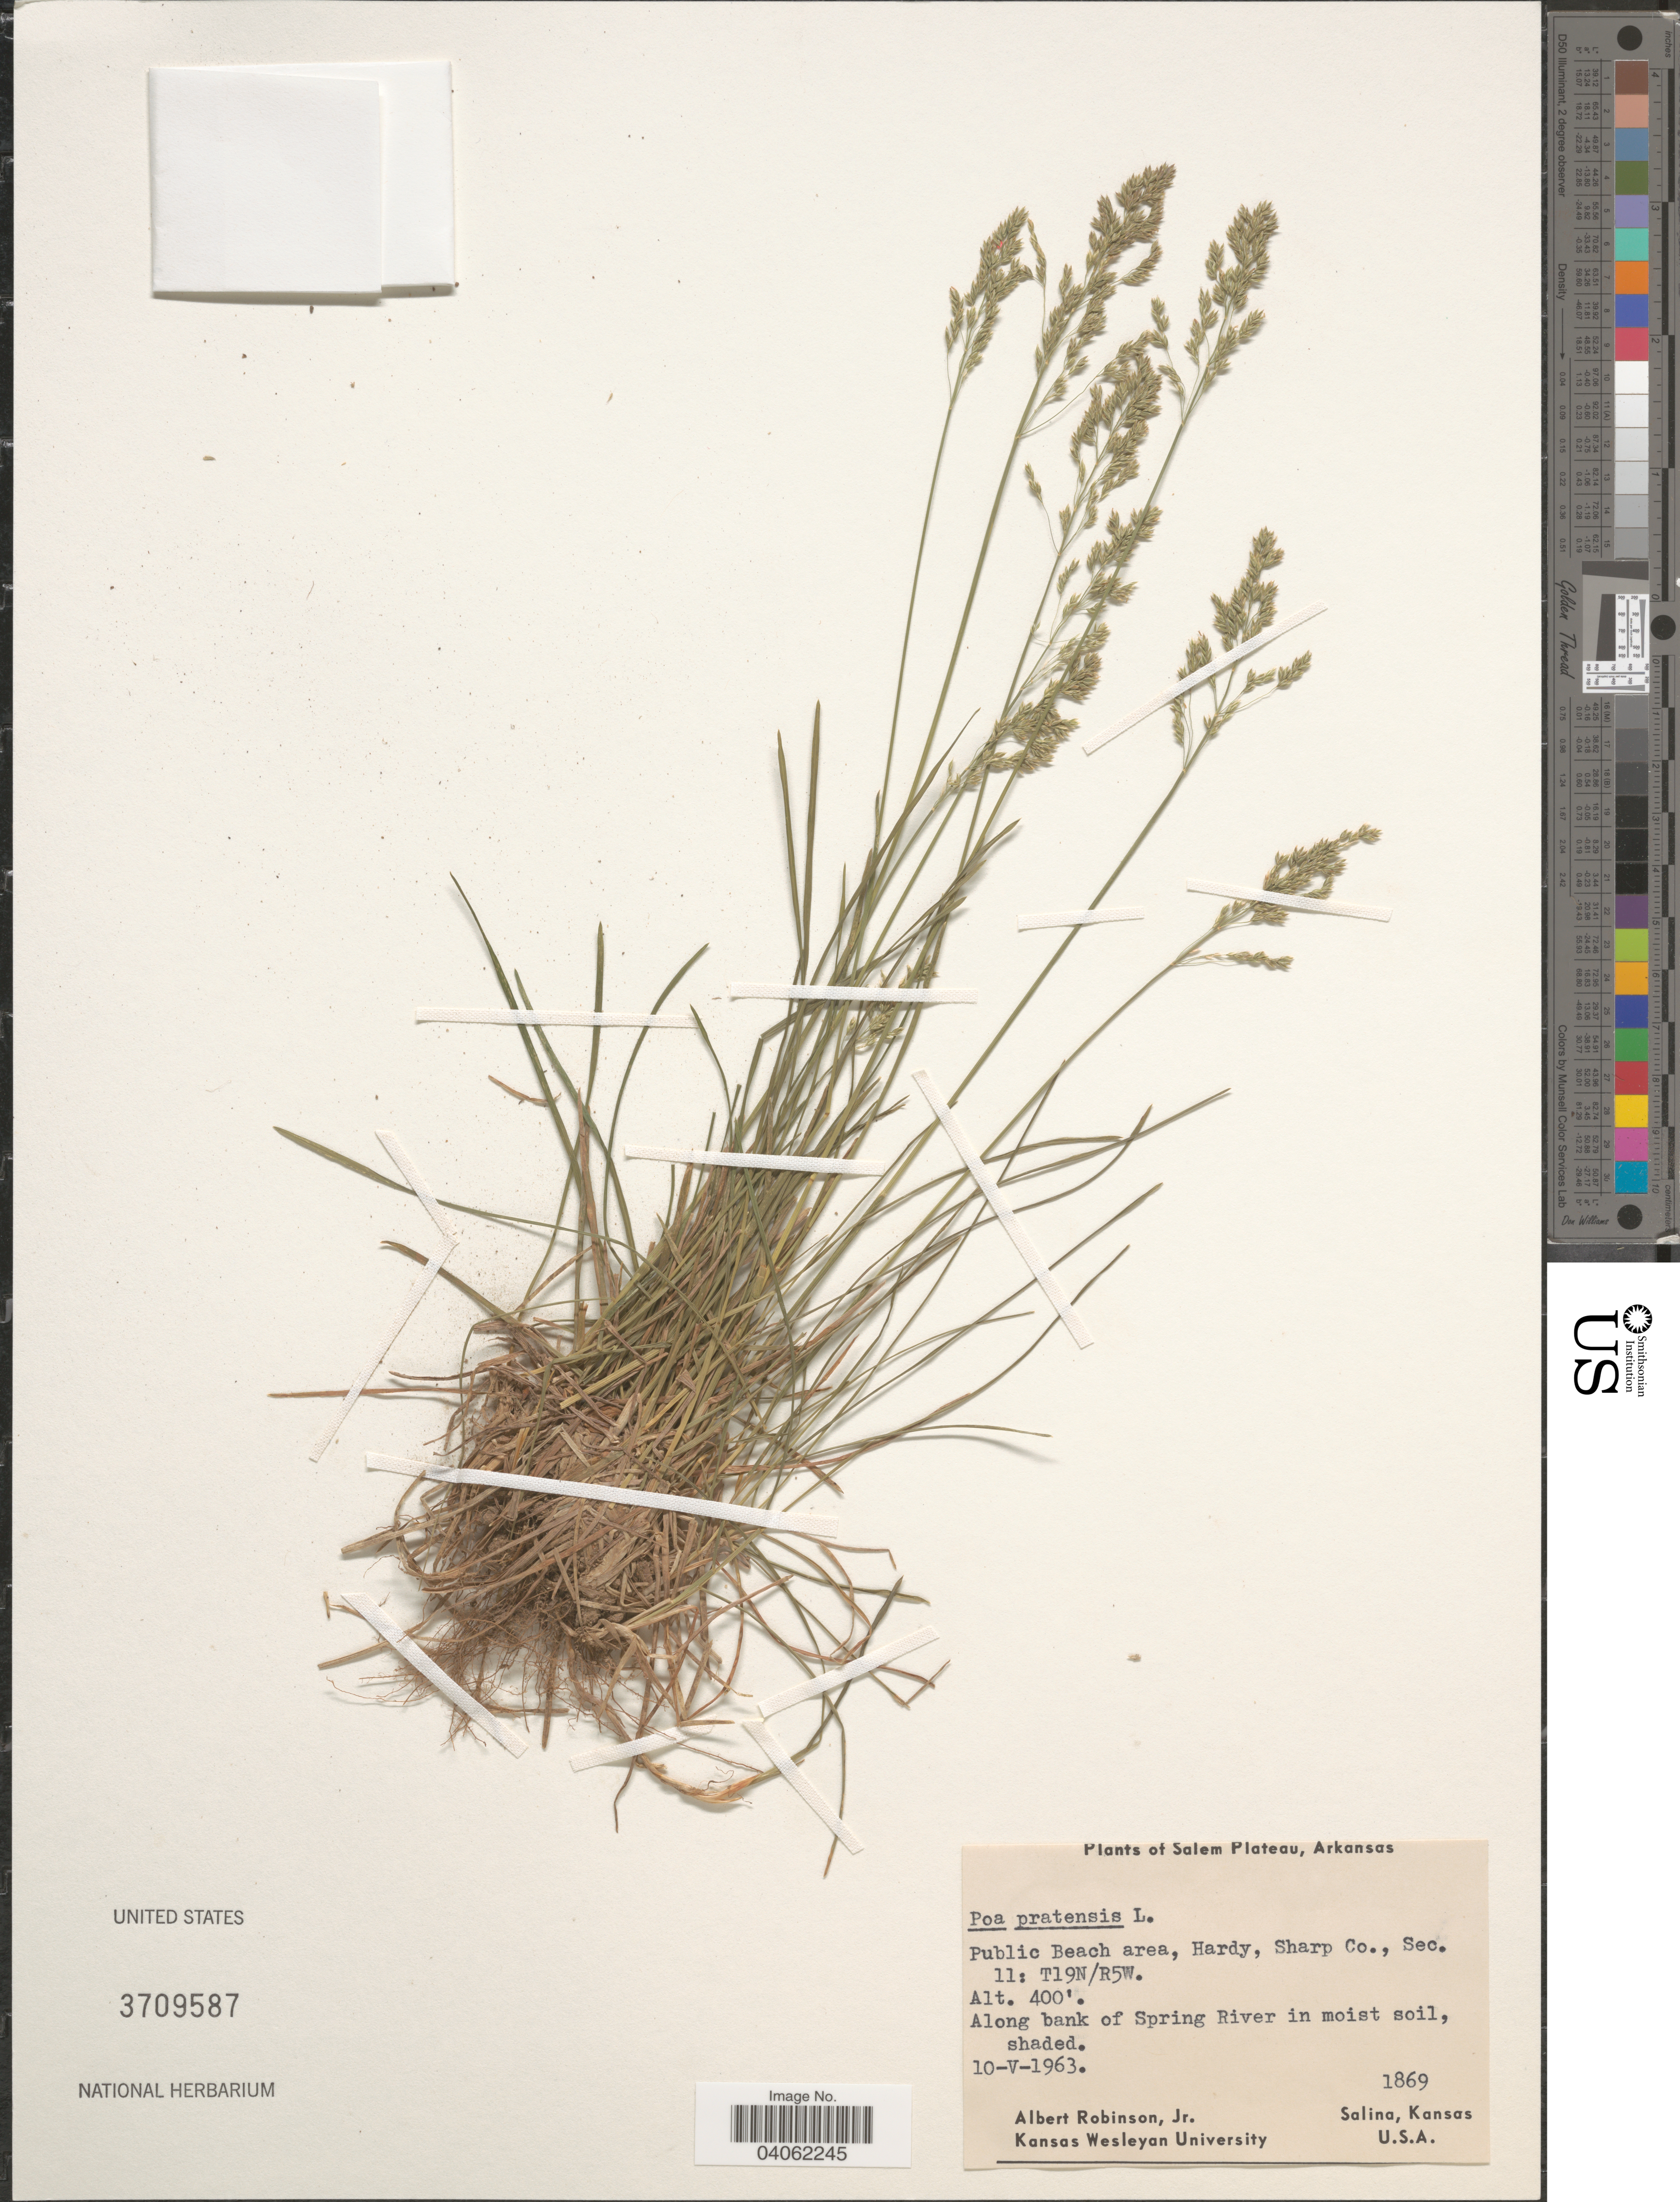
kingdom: Plantae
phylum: Tracheophyta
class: Liliopsida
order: Poales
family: Poaceae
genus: Poa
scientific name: Poa pratensis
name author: L.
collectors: A. Robinson Jr.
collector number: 1869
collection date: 1963-05-10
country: United States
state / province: Arkansas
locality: Salem Plateau. Public Beach area, Hardy, Sharp Co., Sec. 11: T19N/R5W. Along bank of Spring River.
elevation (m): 122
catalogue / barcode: US 3709587